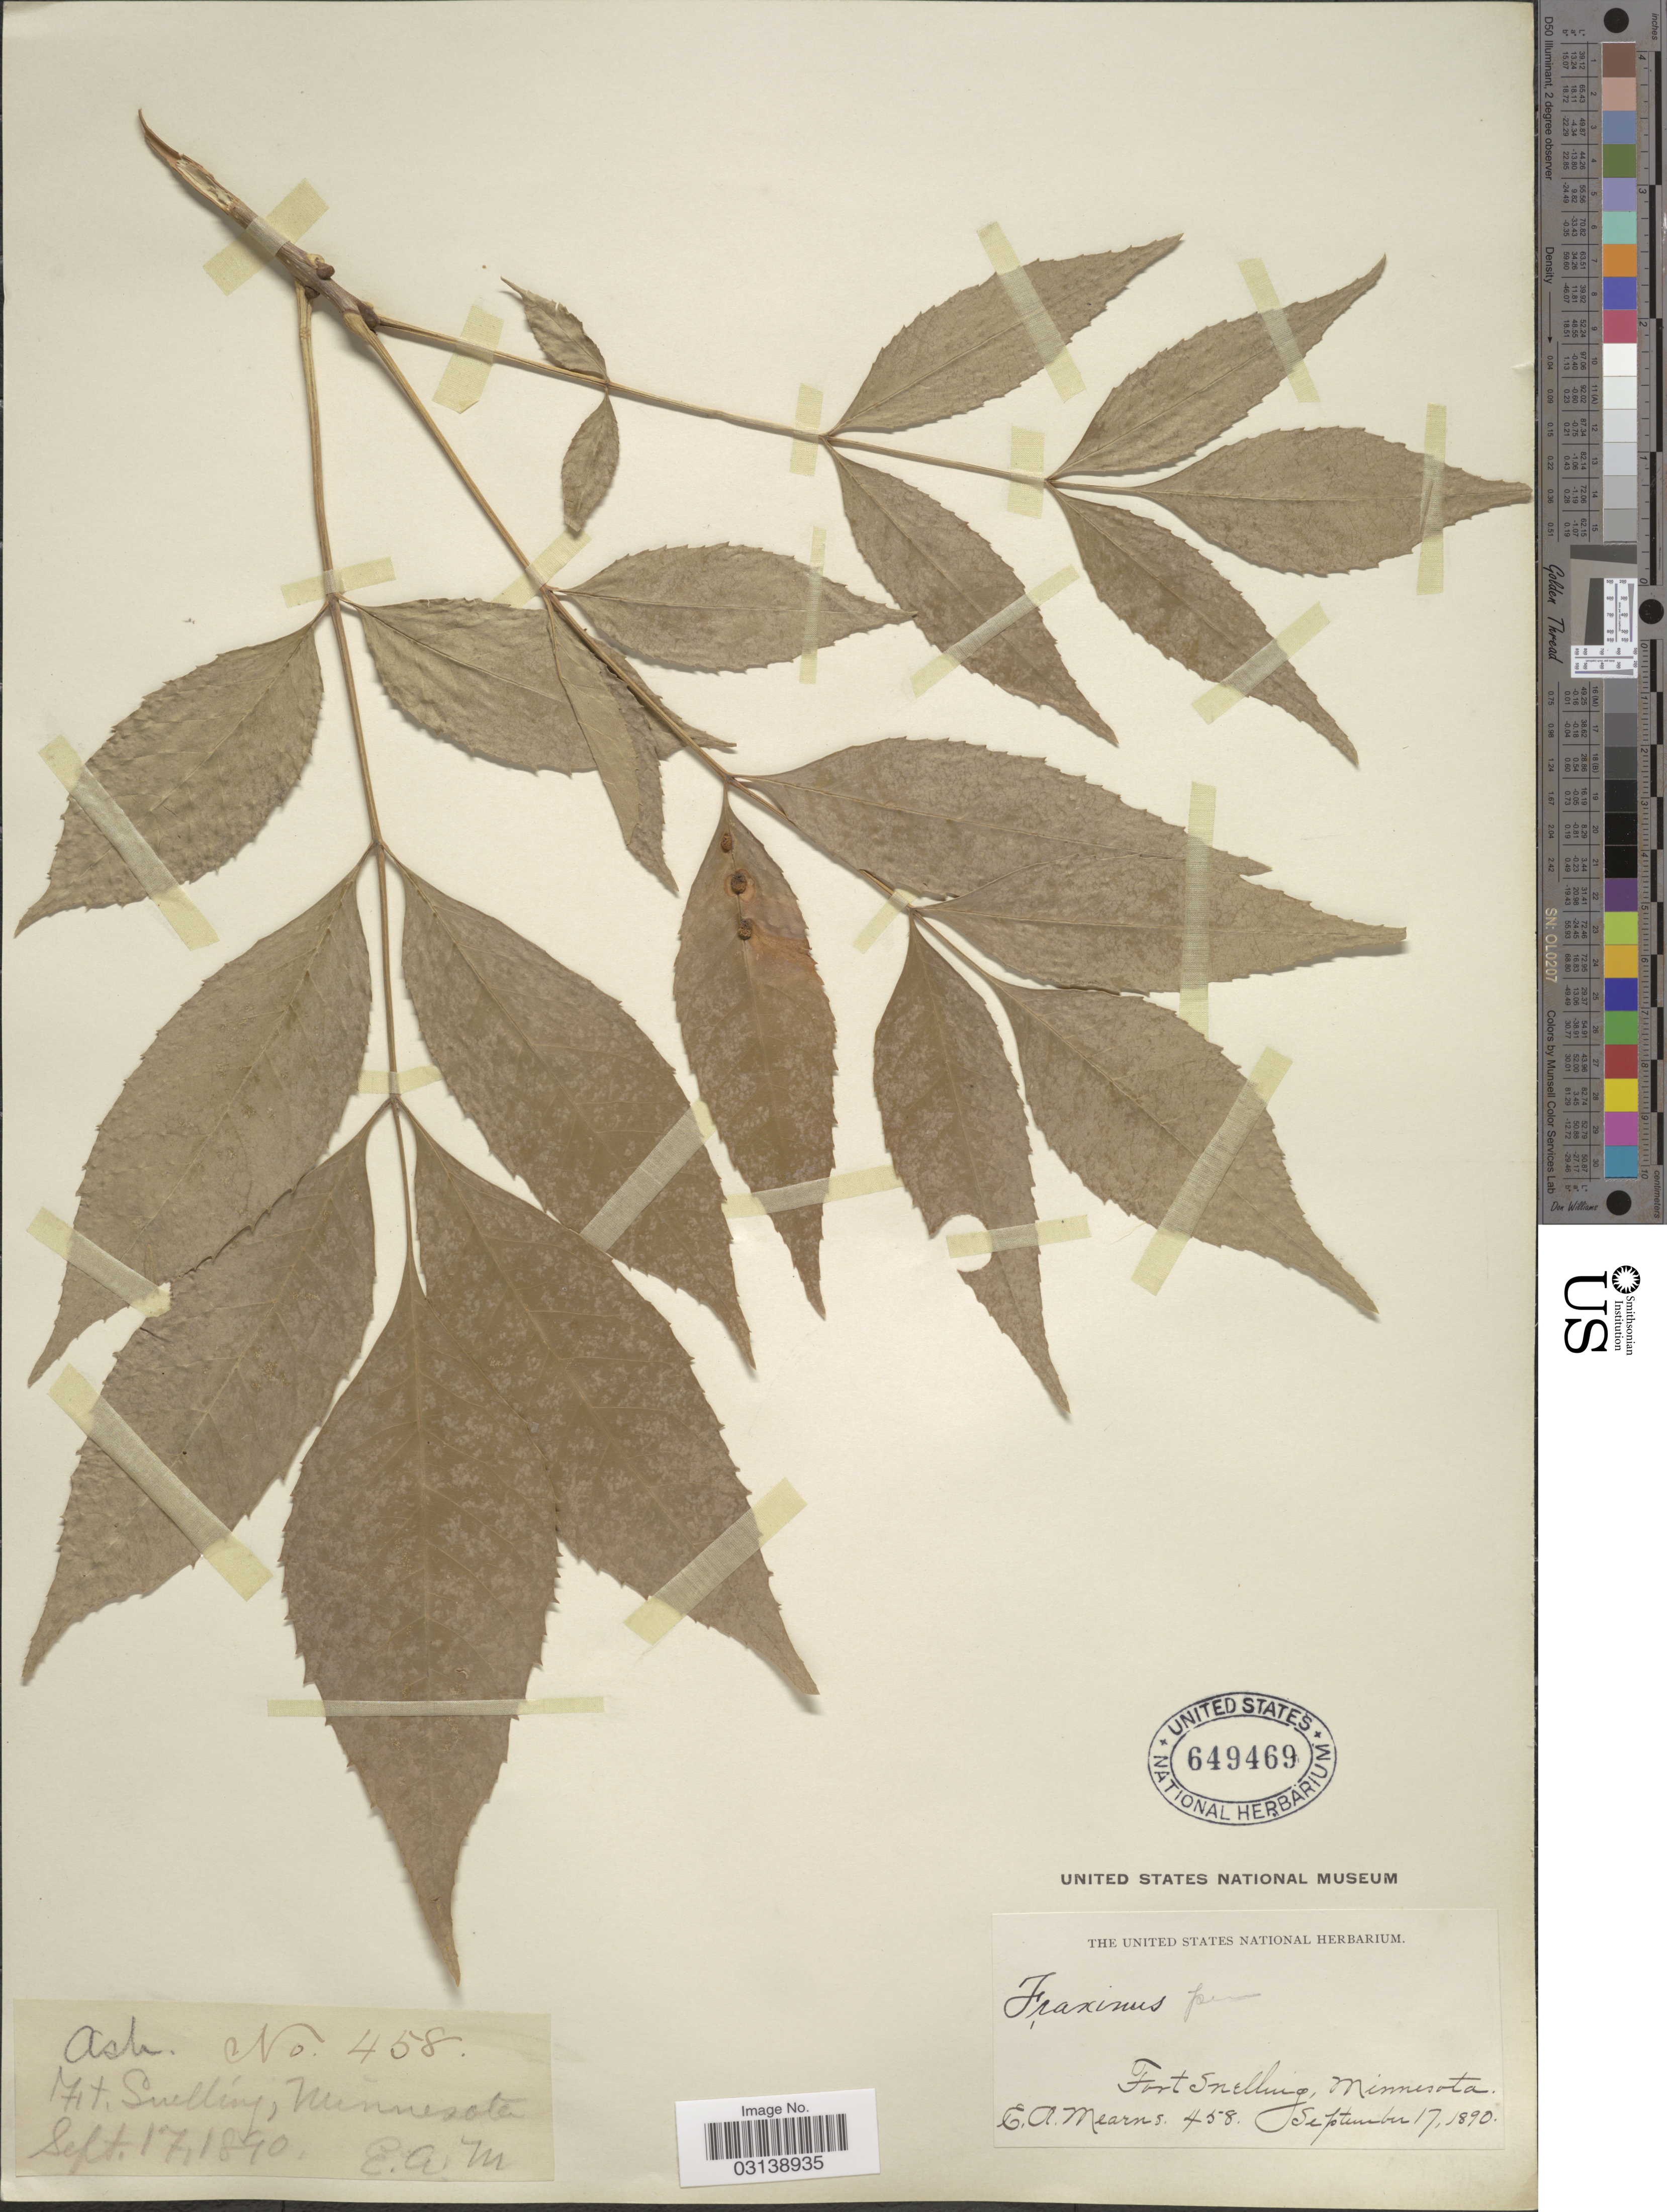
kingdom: Plantae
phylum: Tracheophyta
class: Magnoliopsida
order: Lamiales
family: Oleaceae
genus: Fraxinus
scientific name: Fraxinus pennsylvanica var. campestris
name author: (Britton) F.C. Gates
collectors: E. A. Mearns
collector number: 458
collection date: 1890-09-17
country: United States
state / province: Minnesota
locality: Fort Snelling.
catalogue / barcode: US 649469